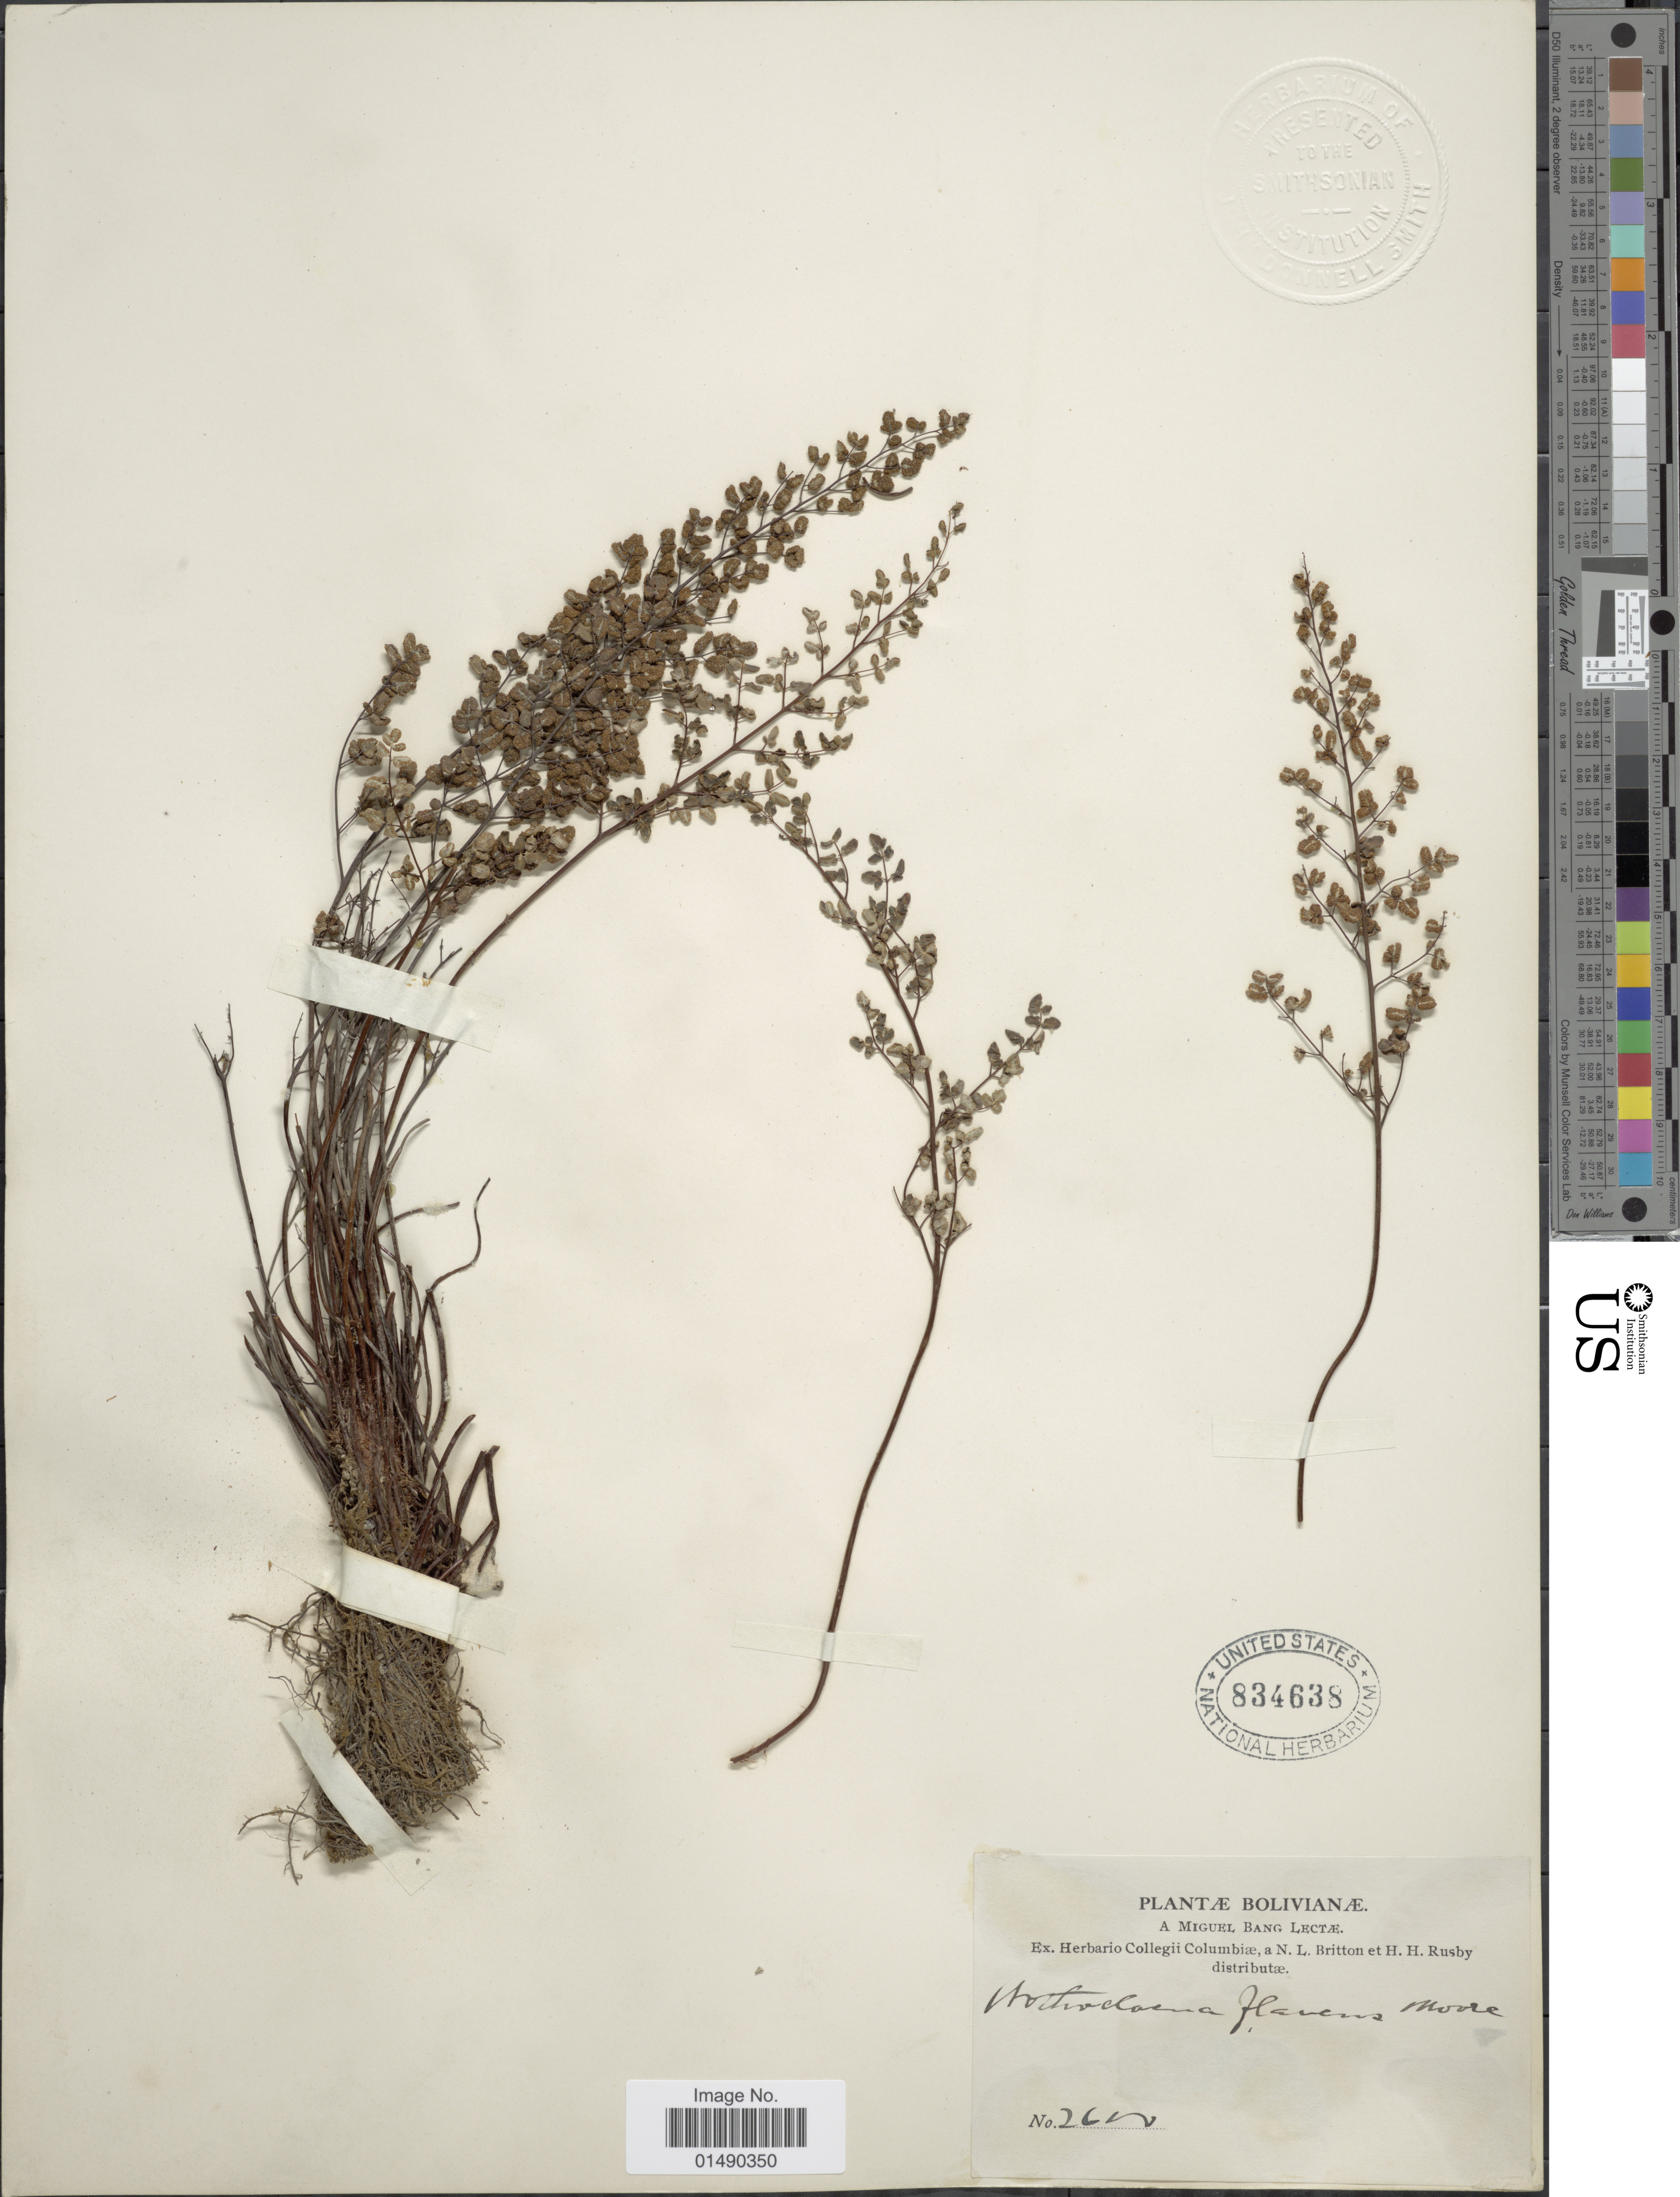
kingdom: Plantae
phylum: Tracheophyta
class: Polypodiopsida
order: Polypodiales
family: Pteridaceae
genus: Argyrochosma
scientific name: Argyrochosma nivea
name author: (Poir.) Windham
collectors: M. Bang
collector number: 2600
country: Bolivia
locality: Bolivianae.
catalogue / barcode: US 834638